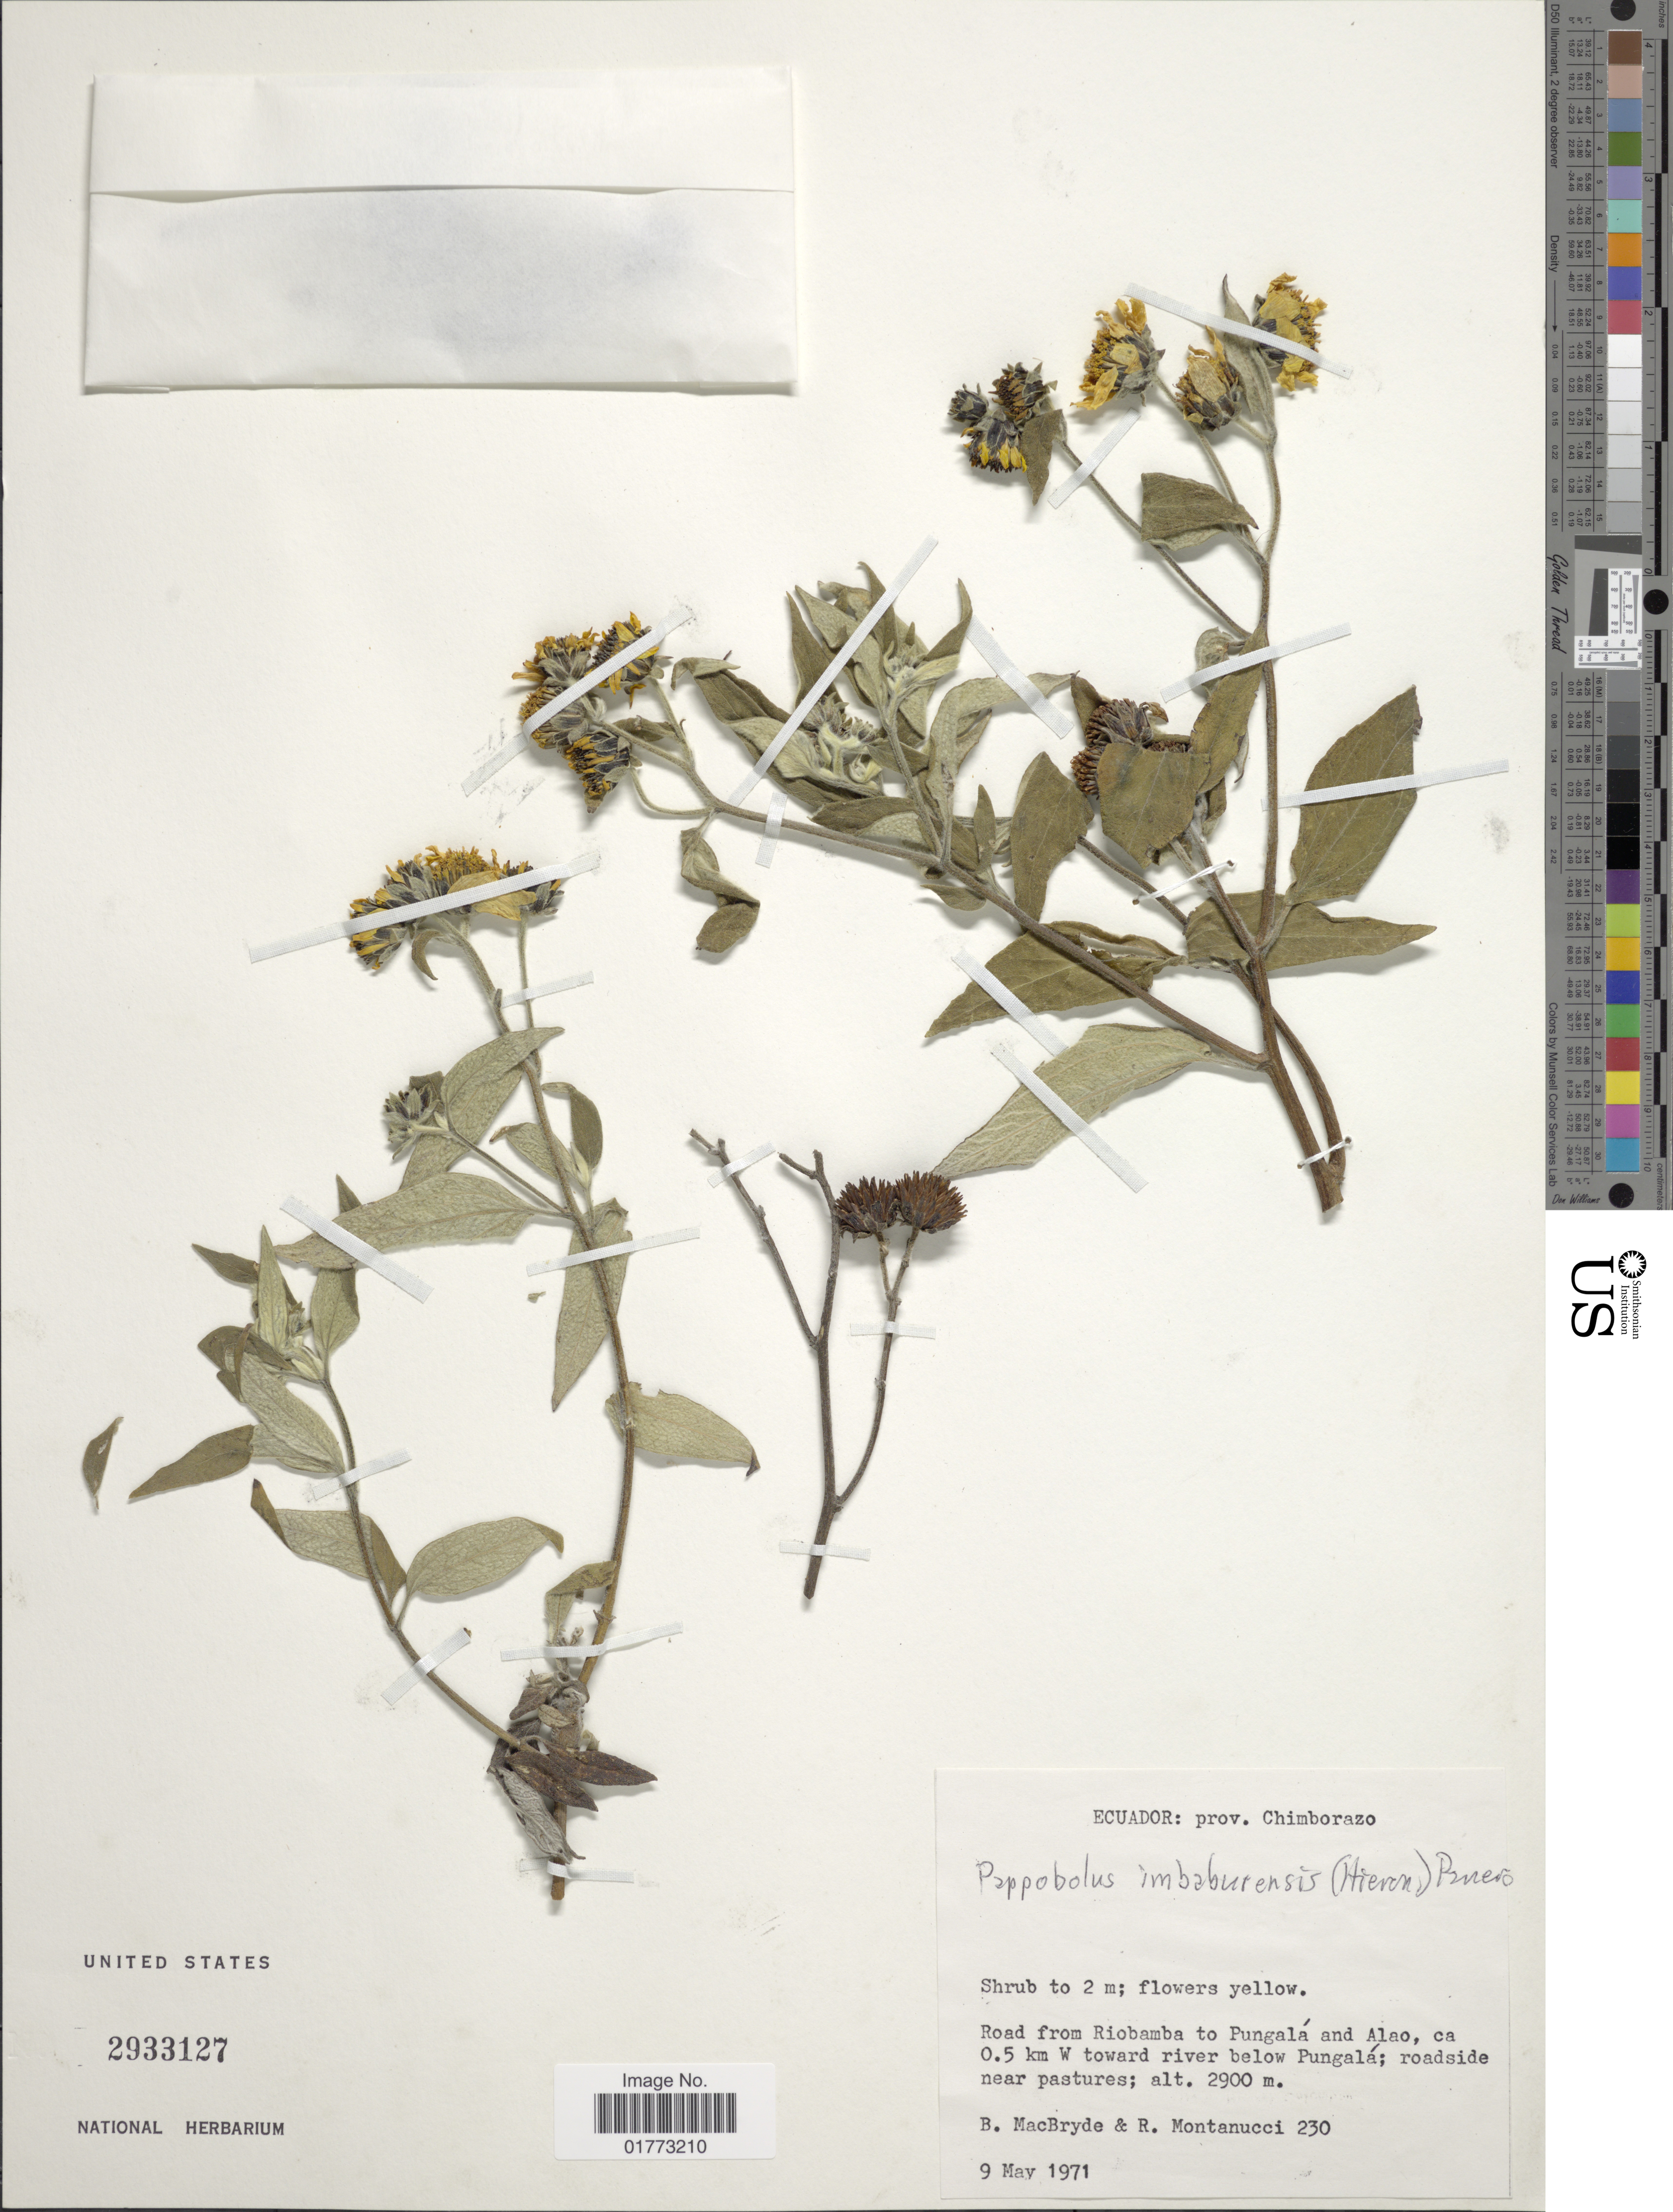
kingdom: Plantae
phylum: Tracheophyta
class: Magnoliopsida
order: Asterales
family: Asteraceae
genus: Pappobolus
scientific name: Pappobolus imbaburensis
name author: (Hieron.) Panero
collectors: B. MacBryde & R. Montanucci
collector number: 230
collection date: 1971-05-09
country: Ecuador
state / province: Chimborazo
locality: Road from Riobamba to Pungala and Alao, ca. 0.5 km W toward river below Pungala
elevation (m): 2900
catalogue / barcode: US 2933127